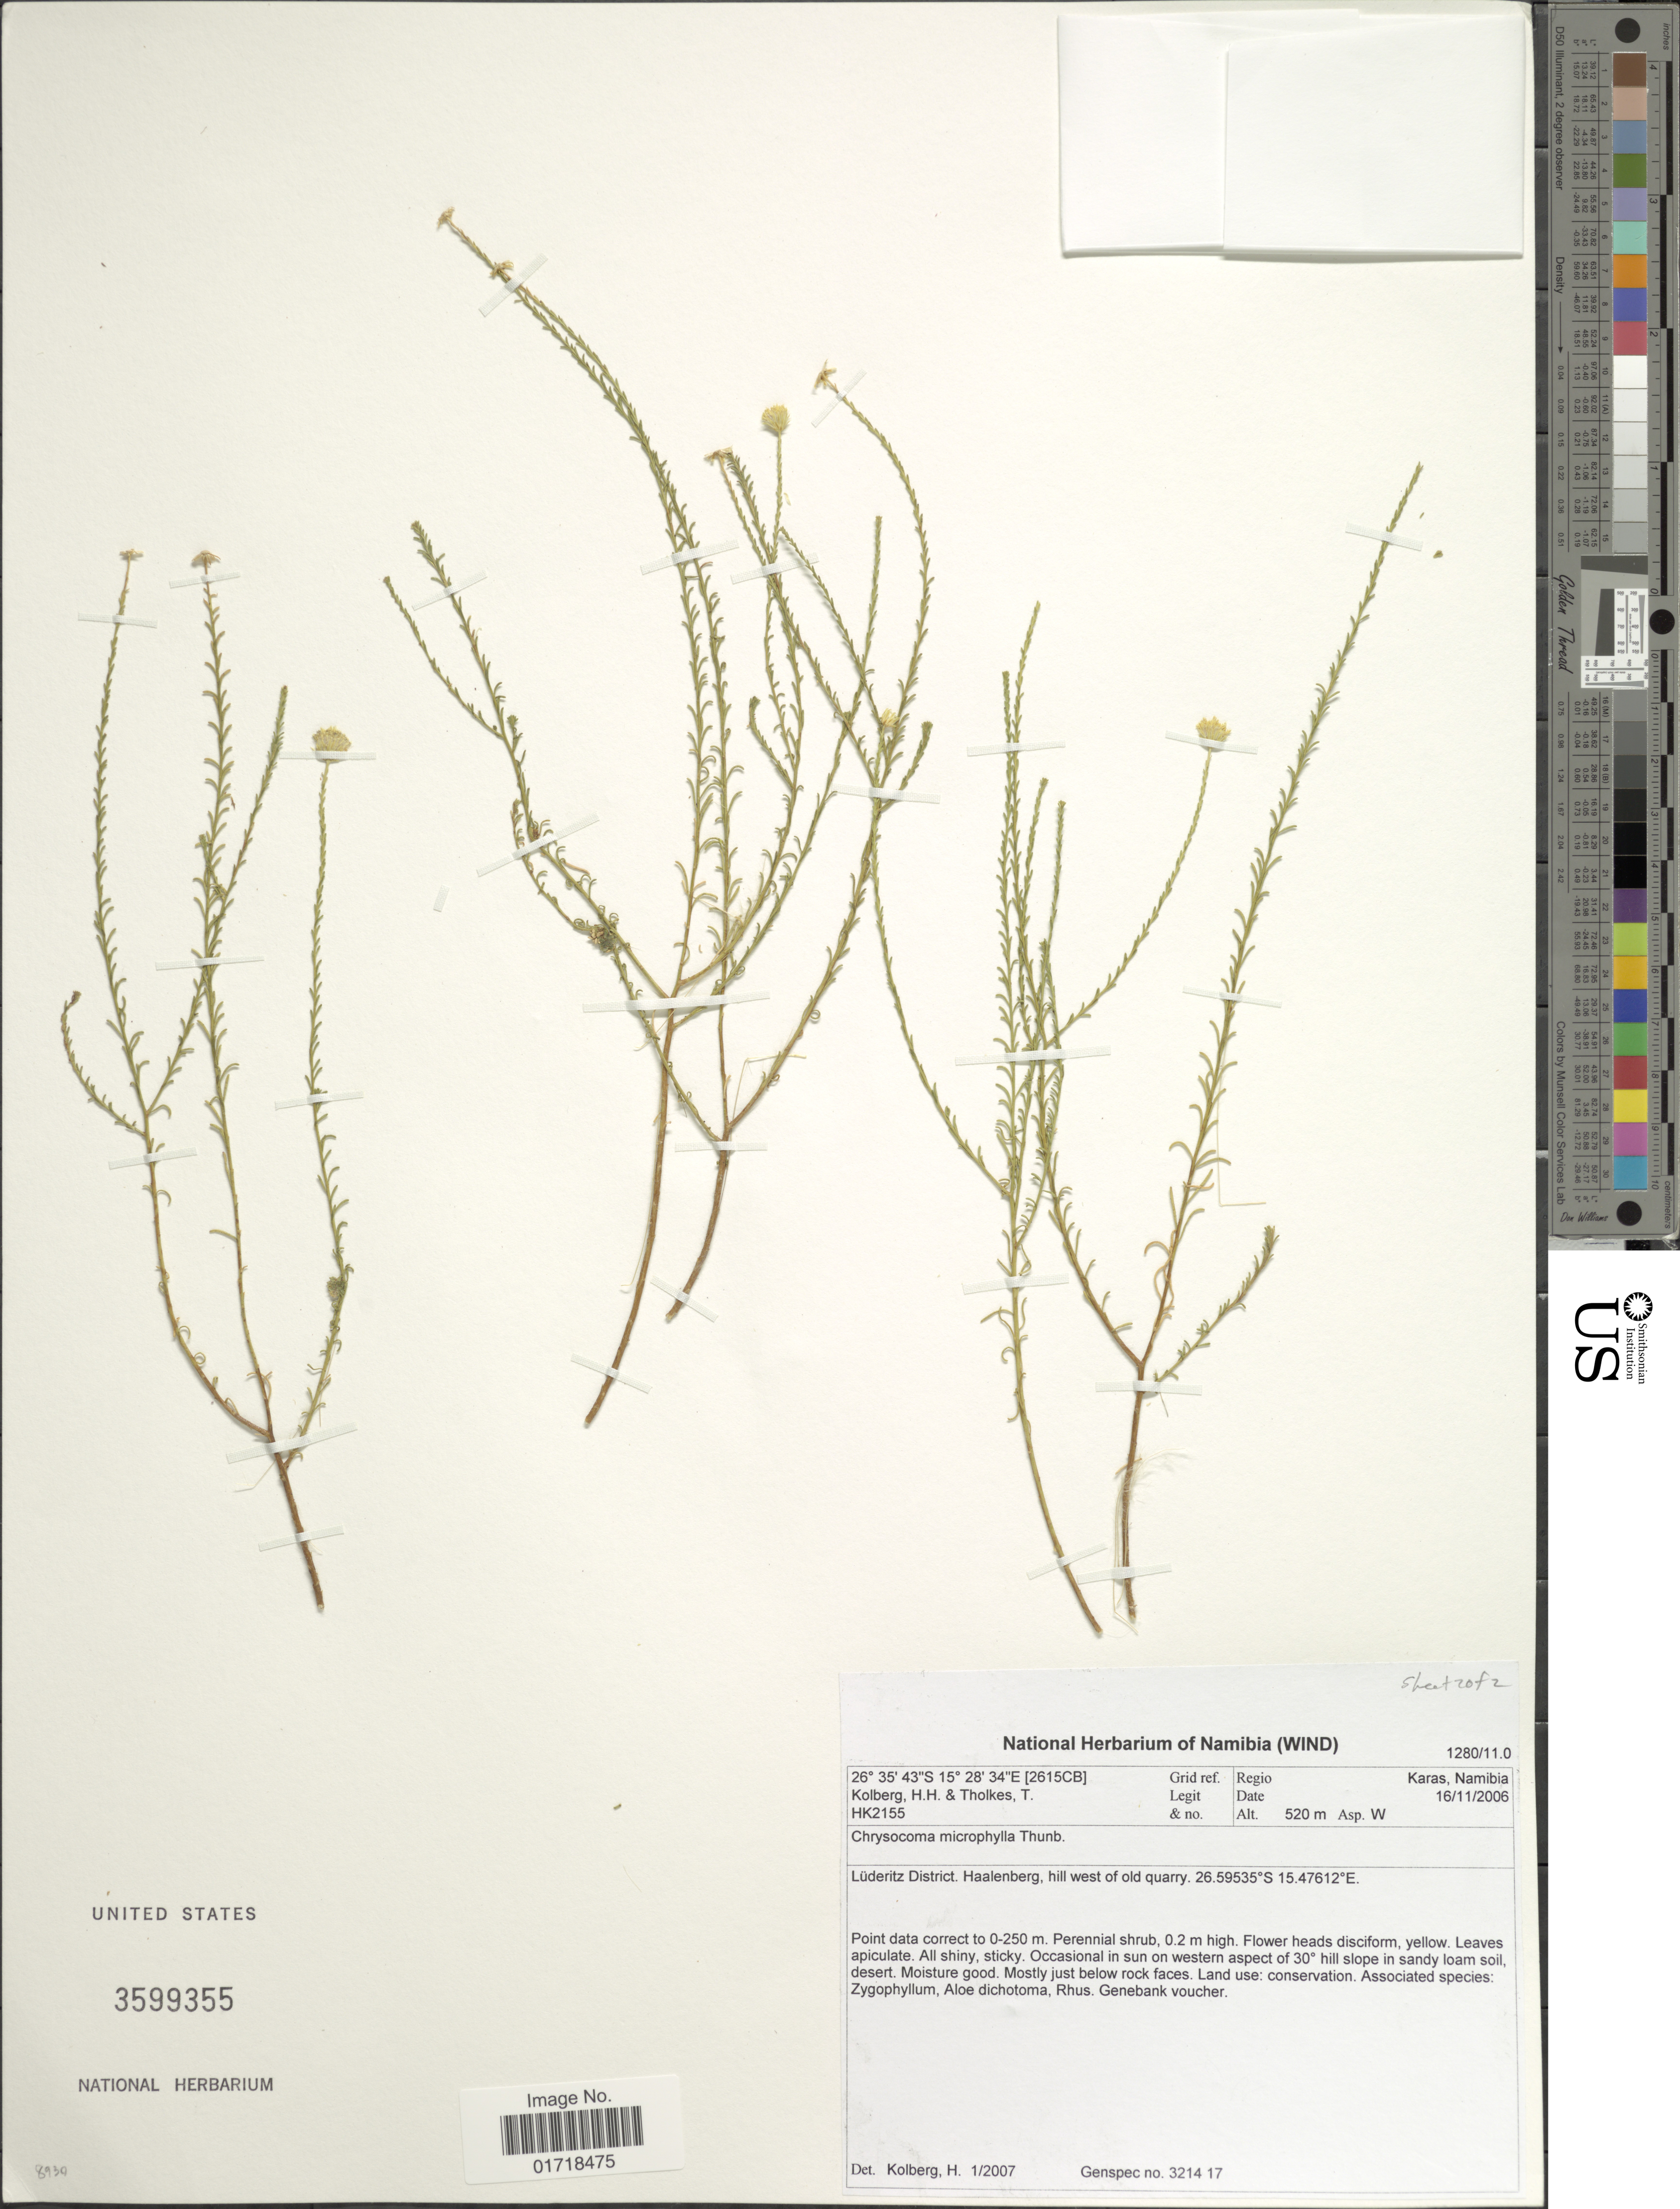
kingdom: Plantae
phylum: Tracheophyta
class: Magnoliopsida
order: Asterales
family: Asteraceae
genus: Chrysocoma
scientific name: Chrysocoma microphylla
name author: Thunb.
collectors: H. H. Kolberg & T. Tholkes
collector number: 2155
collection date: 2006-11-16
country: Namibia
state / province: Karas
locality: Luderitz, District, Haalenberg, hill west of old Quarry.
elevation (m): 520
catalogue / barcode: US 3599355